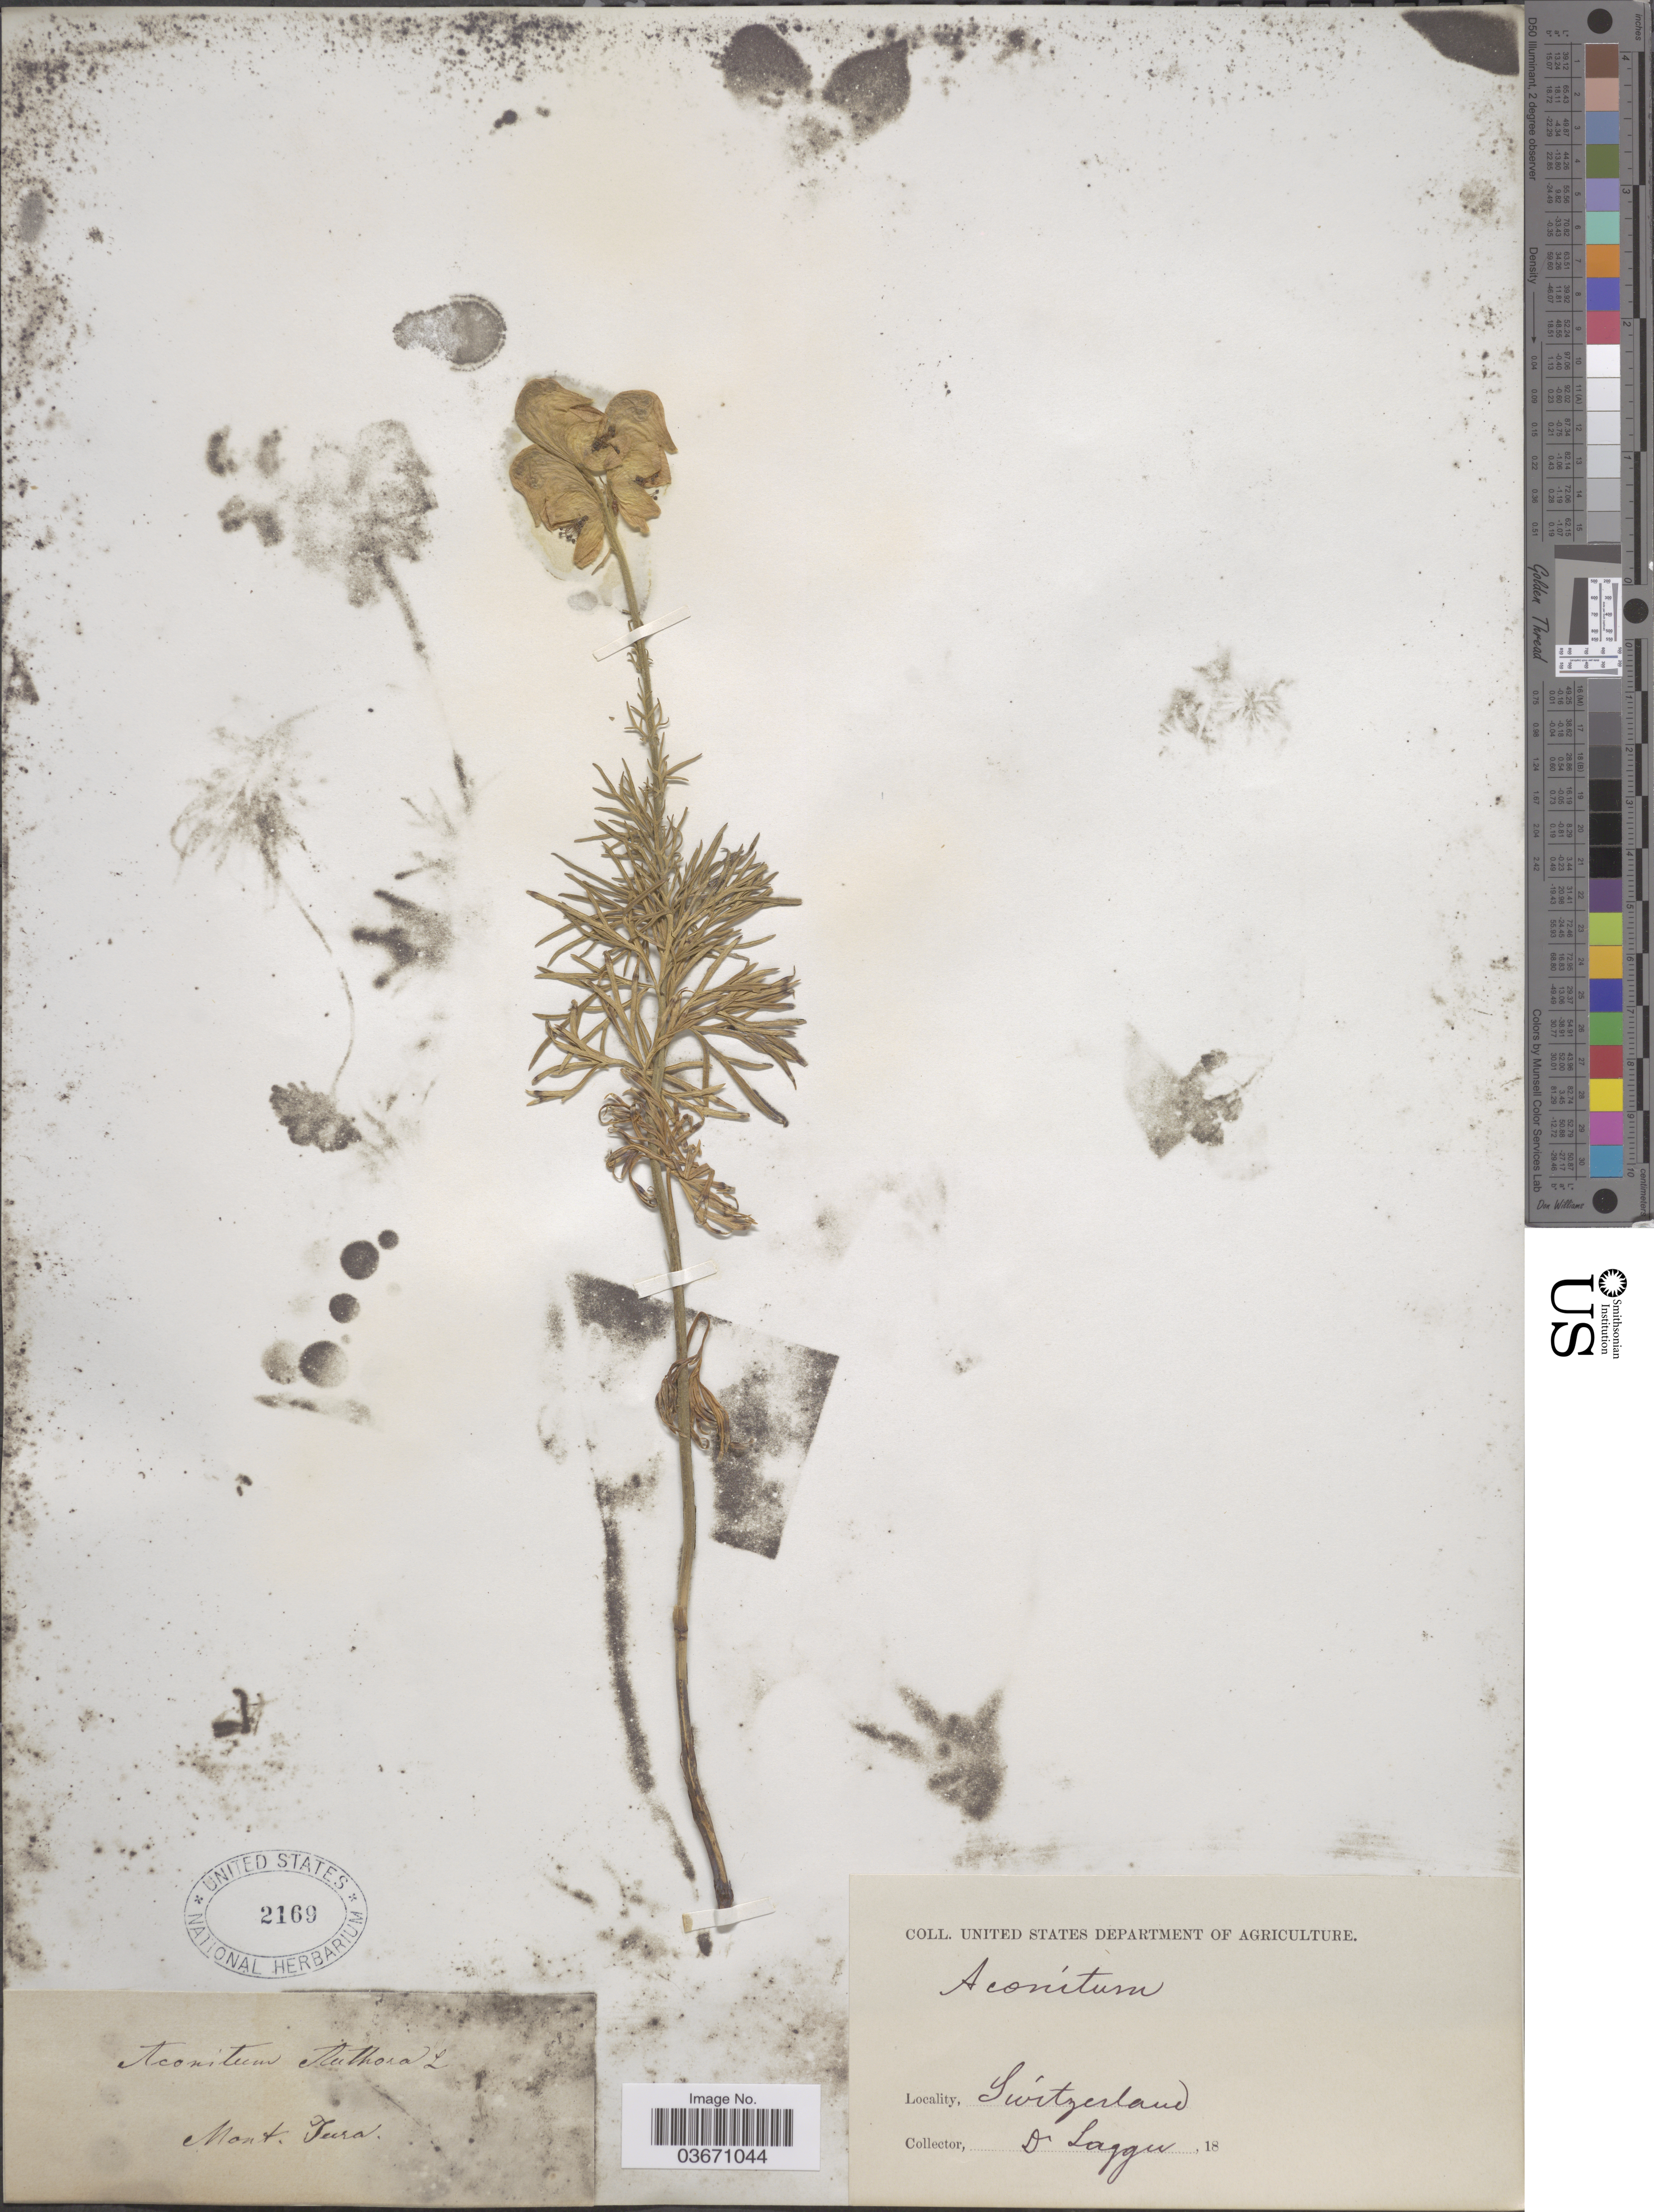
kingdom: Plantae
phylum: Tracheophyta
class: Magnoliopsida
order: Ranunculales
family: Ranunculaceae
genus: Aconitum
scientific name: Aconitum anthora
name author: L.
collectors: F. J. Lagger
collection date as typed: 18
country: Switzerland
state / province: Jura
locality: Mont. Jura.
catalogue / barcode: US 2169